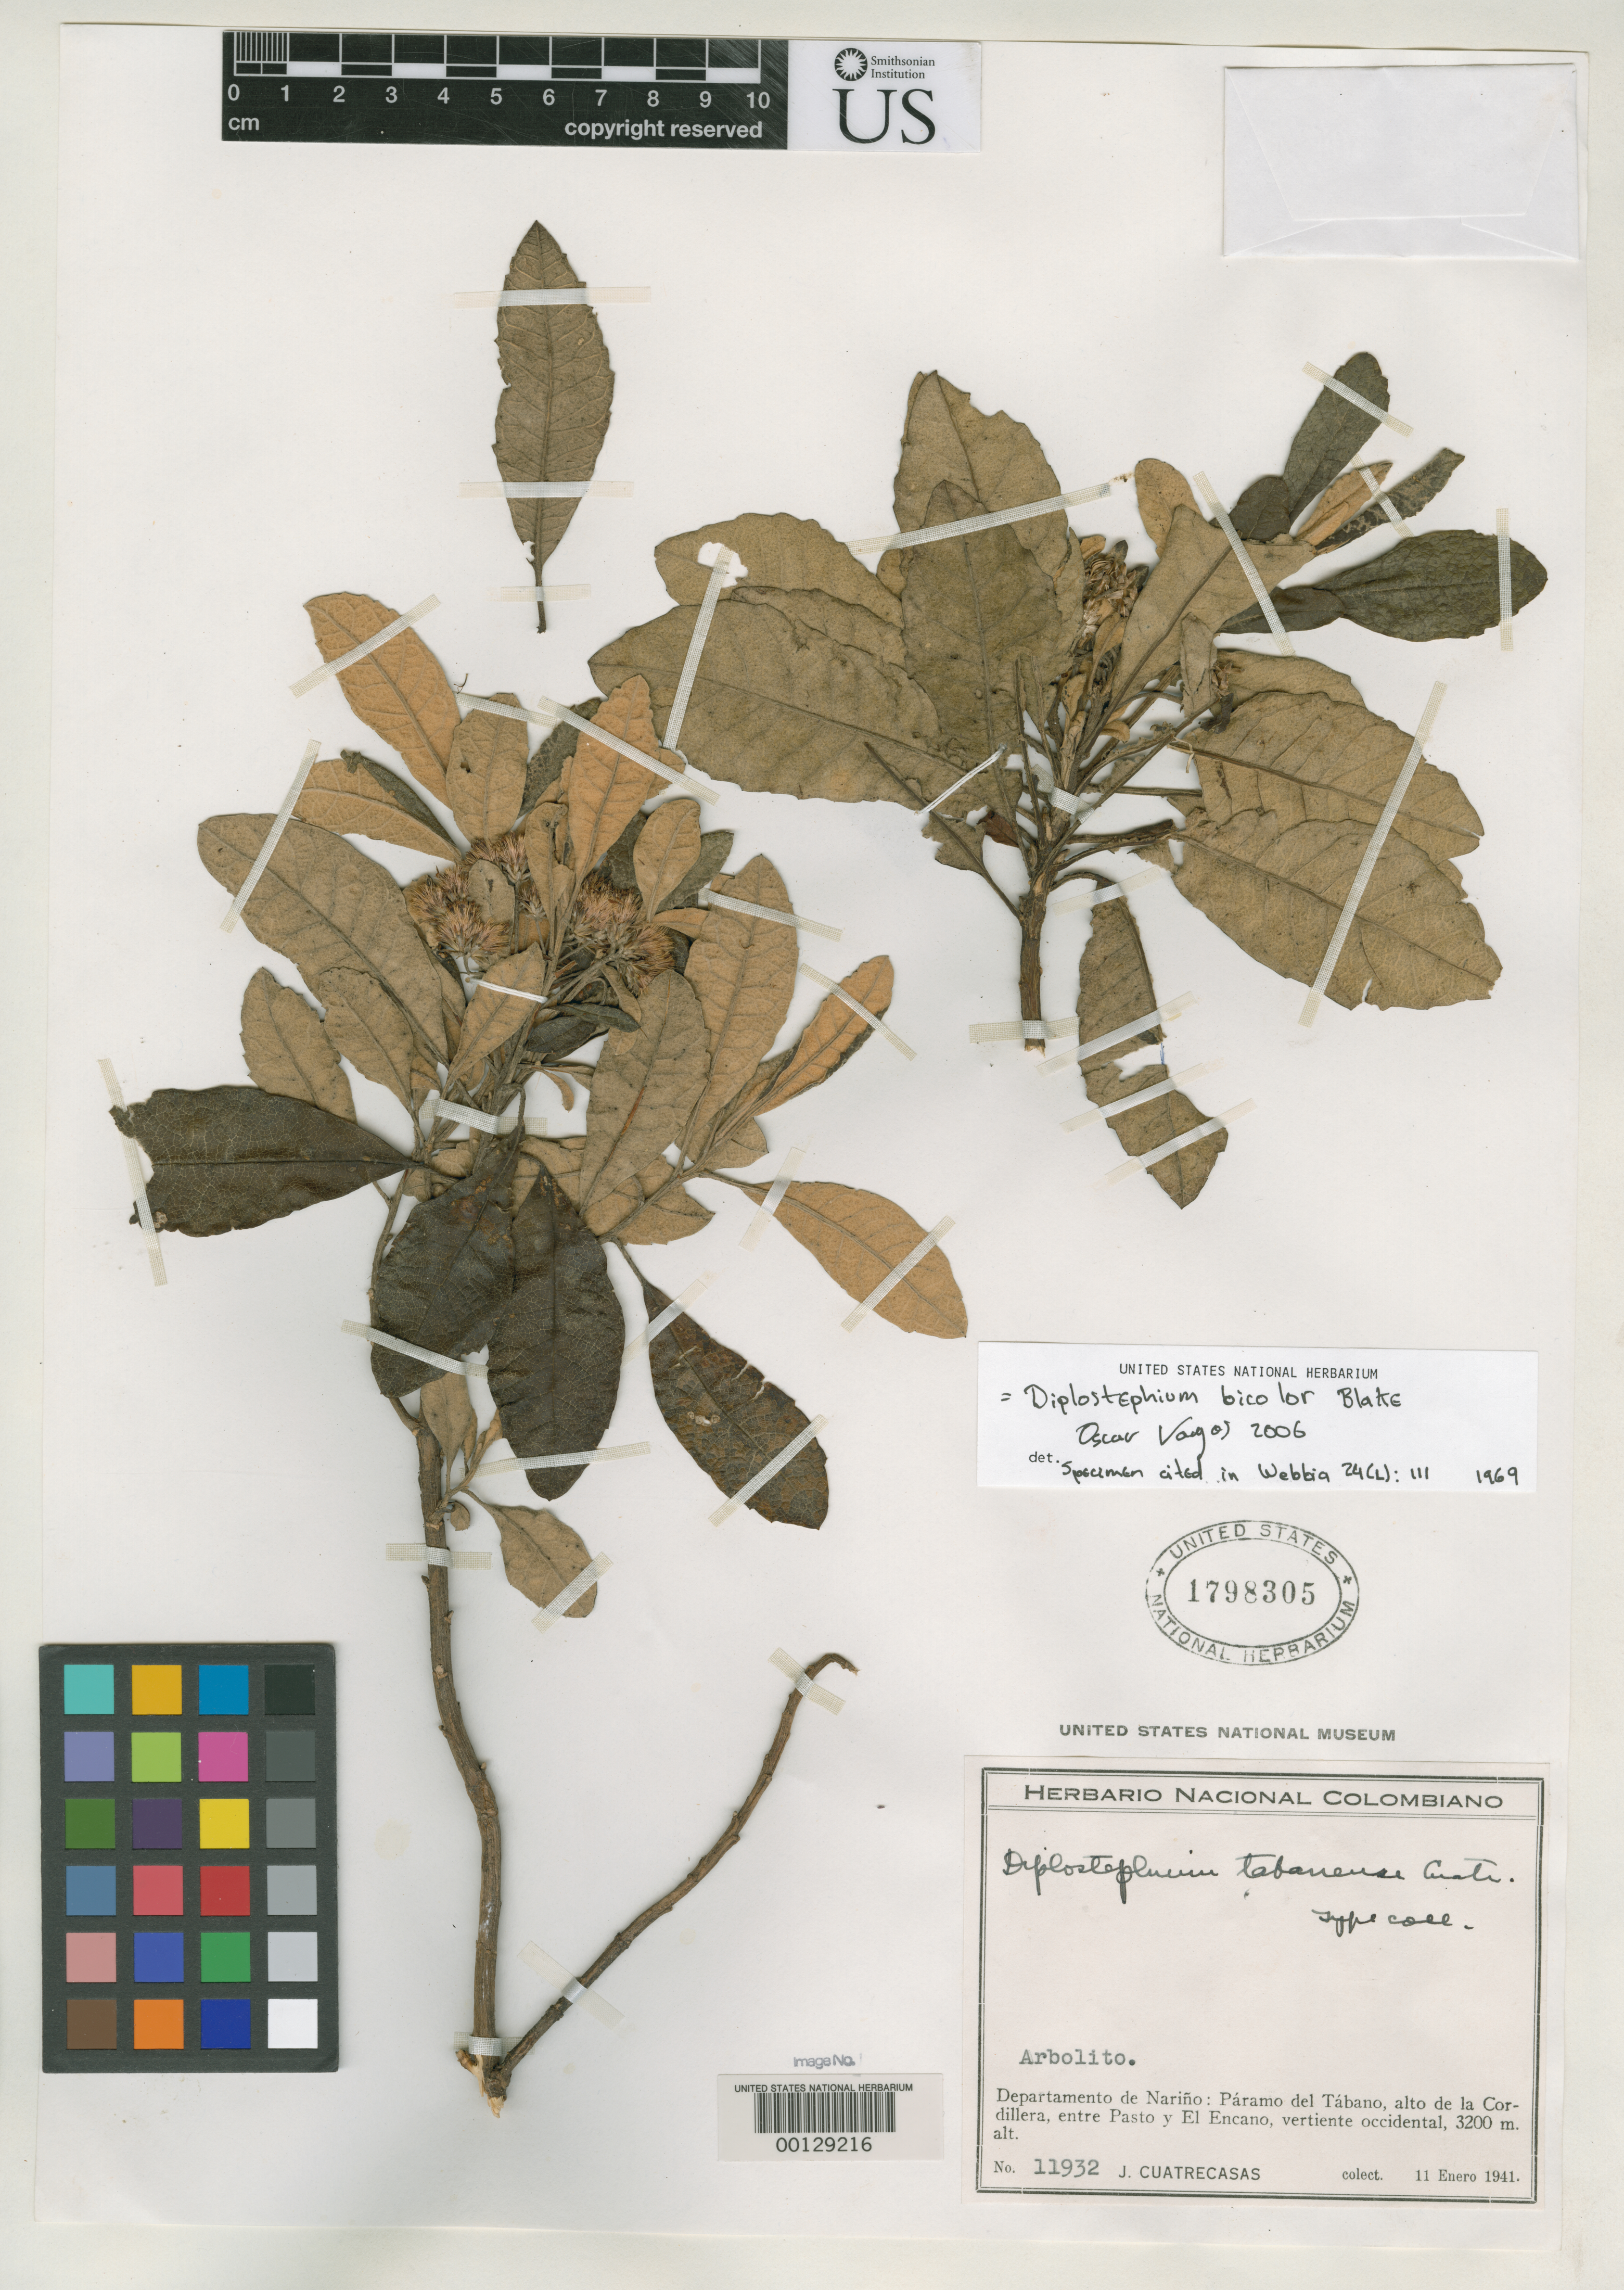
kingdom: Plantae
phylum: Tracheophyta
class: Magnoliopsida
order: Asterales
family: Asteraceae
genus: Diplostephium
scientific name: Diplostephium tabanense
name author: Cuatrec.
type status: Isotype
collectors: J. Cuatrecasas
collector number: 11932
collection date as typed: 11 Jan 1941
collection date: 1941-01-11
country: Colombia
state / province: Nariño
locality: Páramo del Tabano, Alto de La Cordillera, entre Pasto y El Encaño, Vertiente Occidental.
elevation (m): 3200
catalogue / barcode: US 1798305